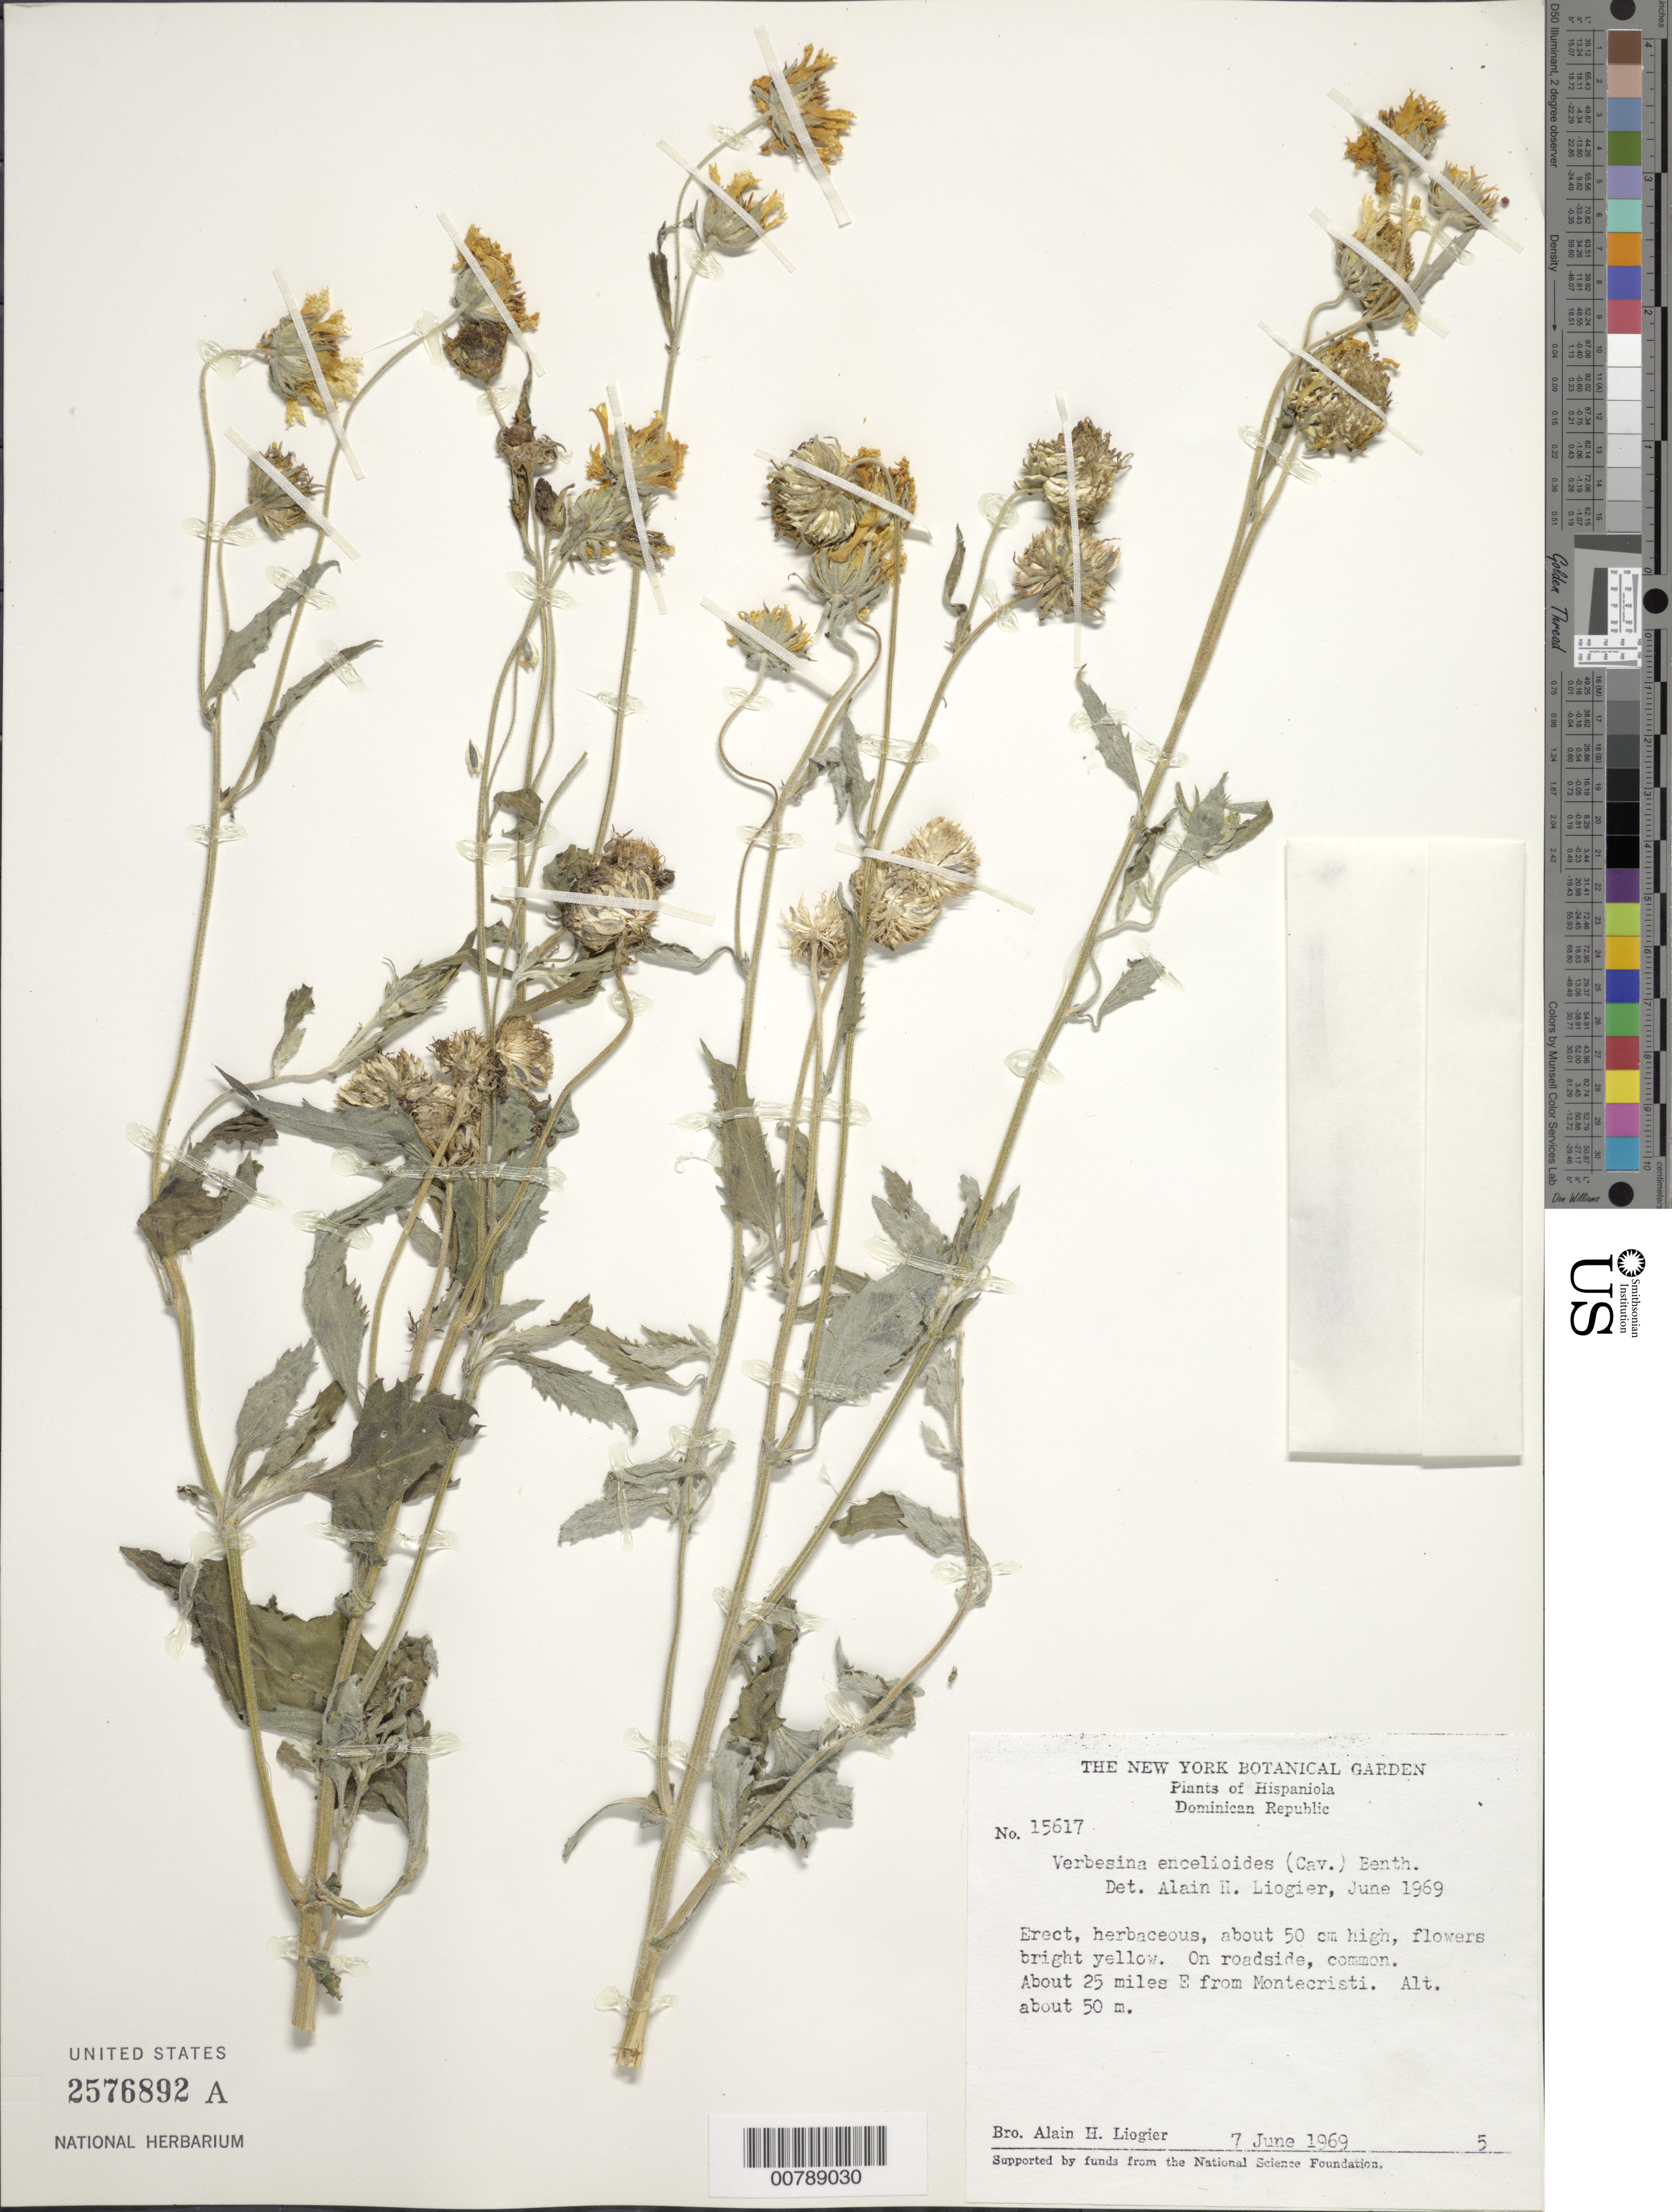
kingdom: Plantae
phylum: Tracheophyta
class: Magnoliopsida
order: Asterales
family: Asteraceae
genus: Verbesina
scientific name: Verbesina encelioides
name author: (Cav.) Benth. & Hook. ex A. Gray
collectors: A. H. Liogier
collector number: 15617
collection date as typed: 07 Jun 1969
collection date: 1969-06-07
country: Dominican Republic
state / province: Monte Cristi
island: Hispaniola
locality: About 25 mi E from Montecristi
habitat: On roadside, common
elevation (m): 50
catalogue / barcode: US 2576892A